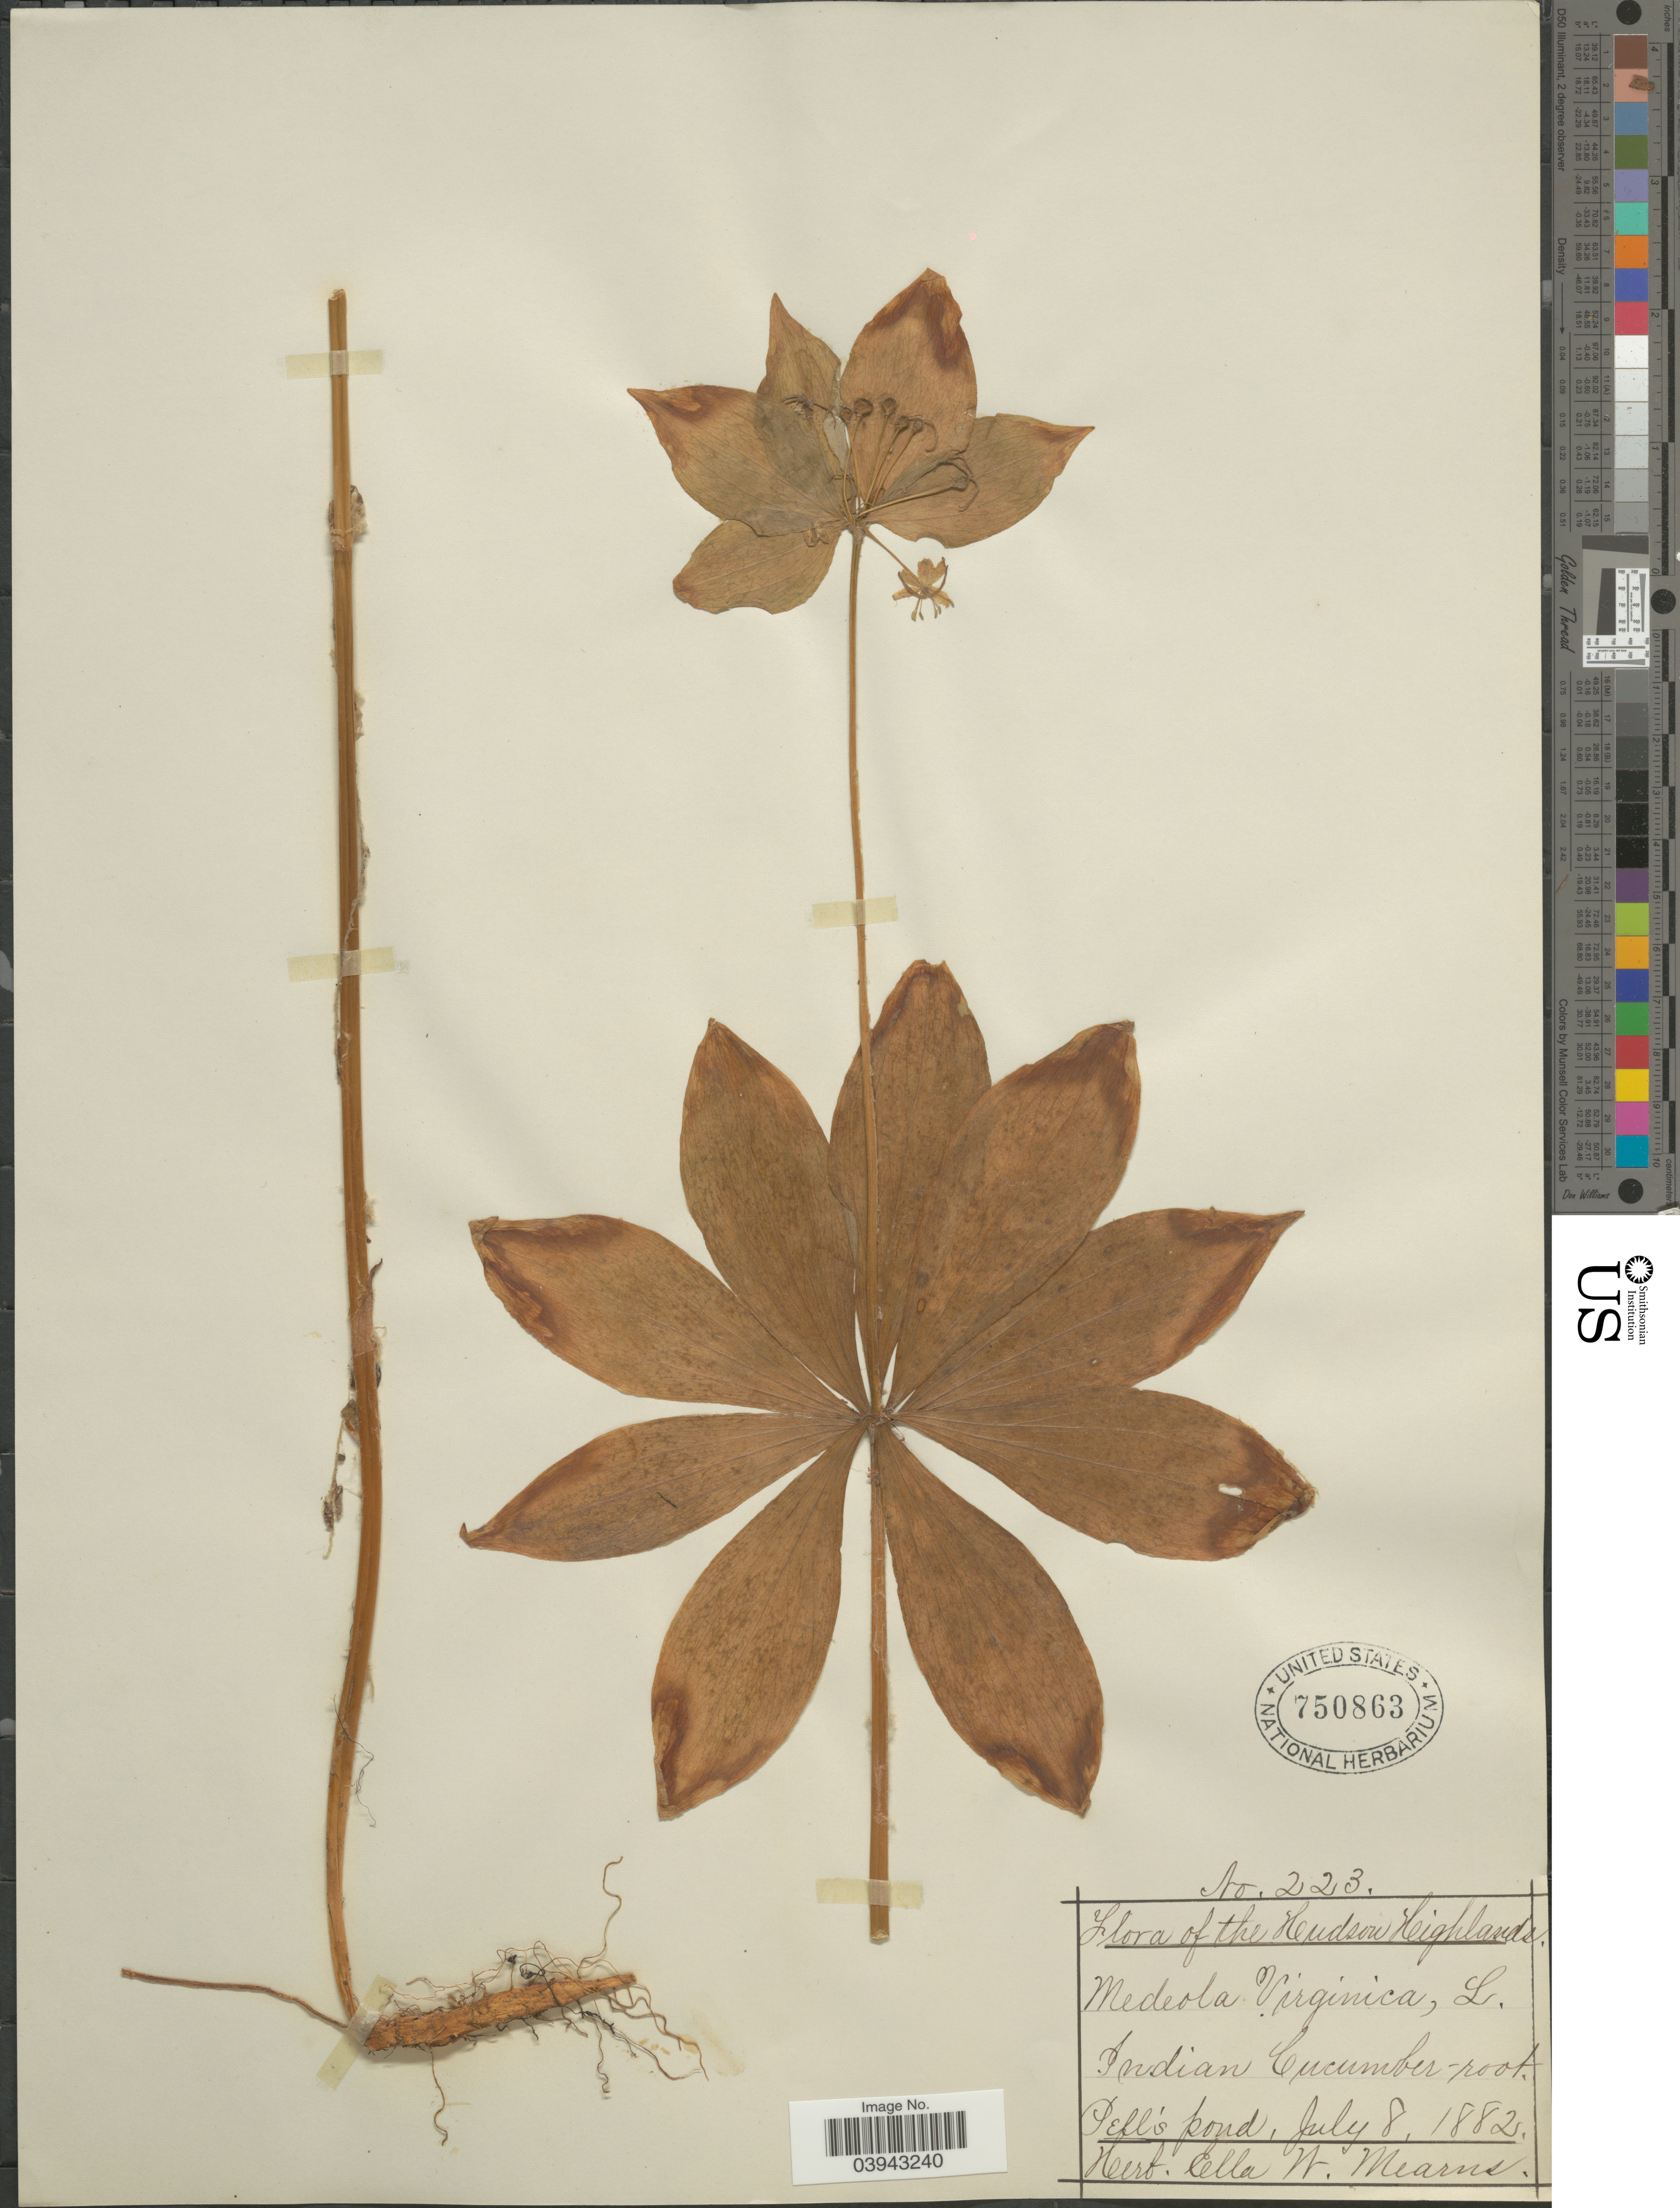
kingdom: Plantae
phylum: Tracheophyta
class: Liliopsida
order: Liliales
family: Liliaceae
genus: Medeola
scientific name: Medeola virginiana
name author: (L.) Desf.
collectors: ex herb. Ella W. Mearns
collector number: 223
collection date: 1882-07-08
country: United States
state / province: New York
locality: The Hudson Highlands. Near Pell's Pond.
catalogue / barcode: US 750863